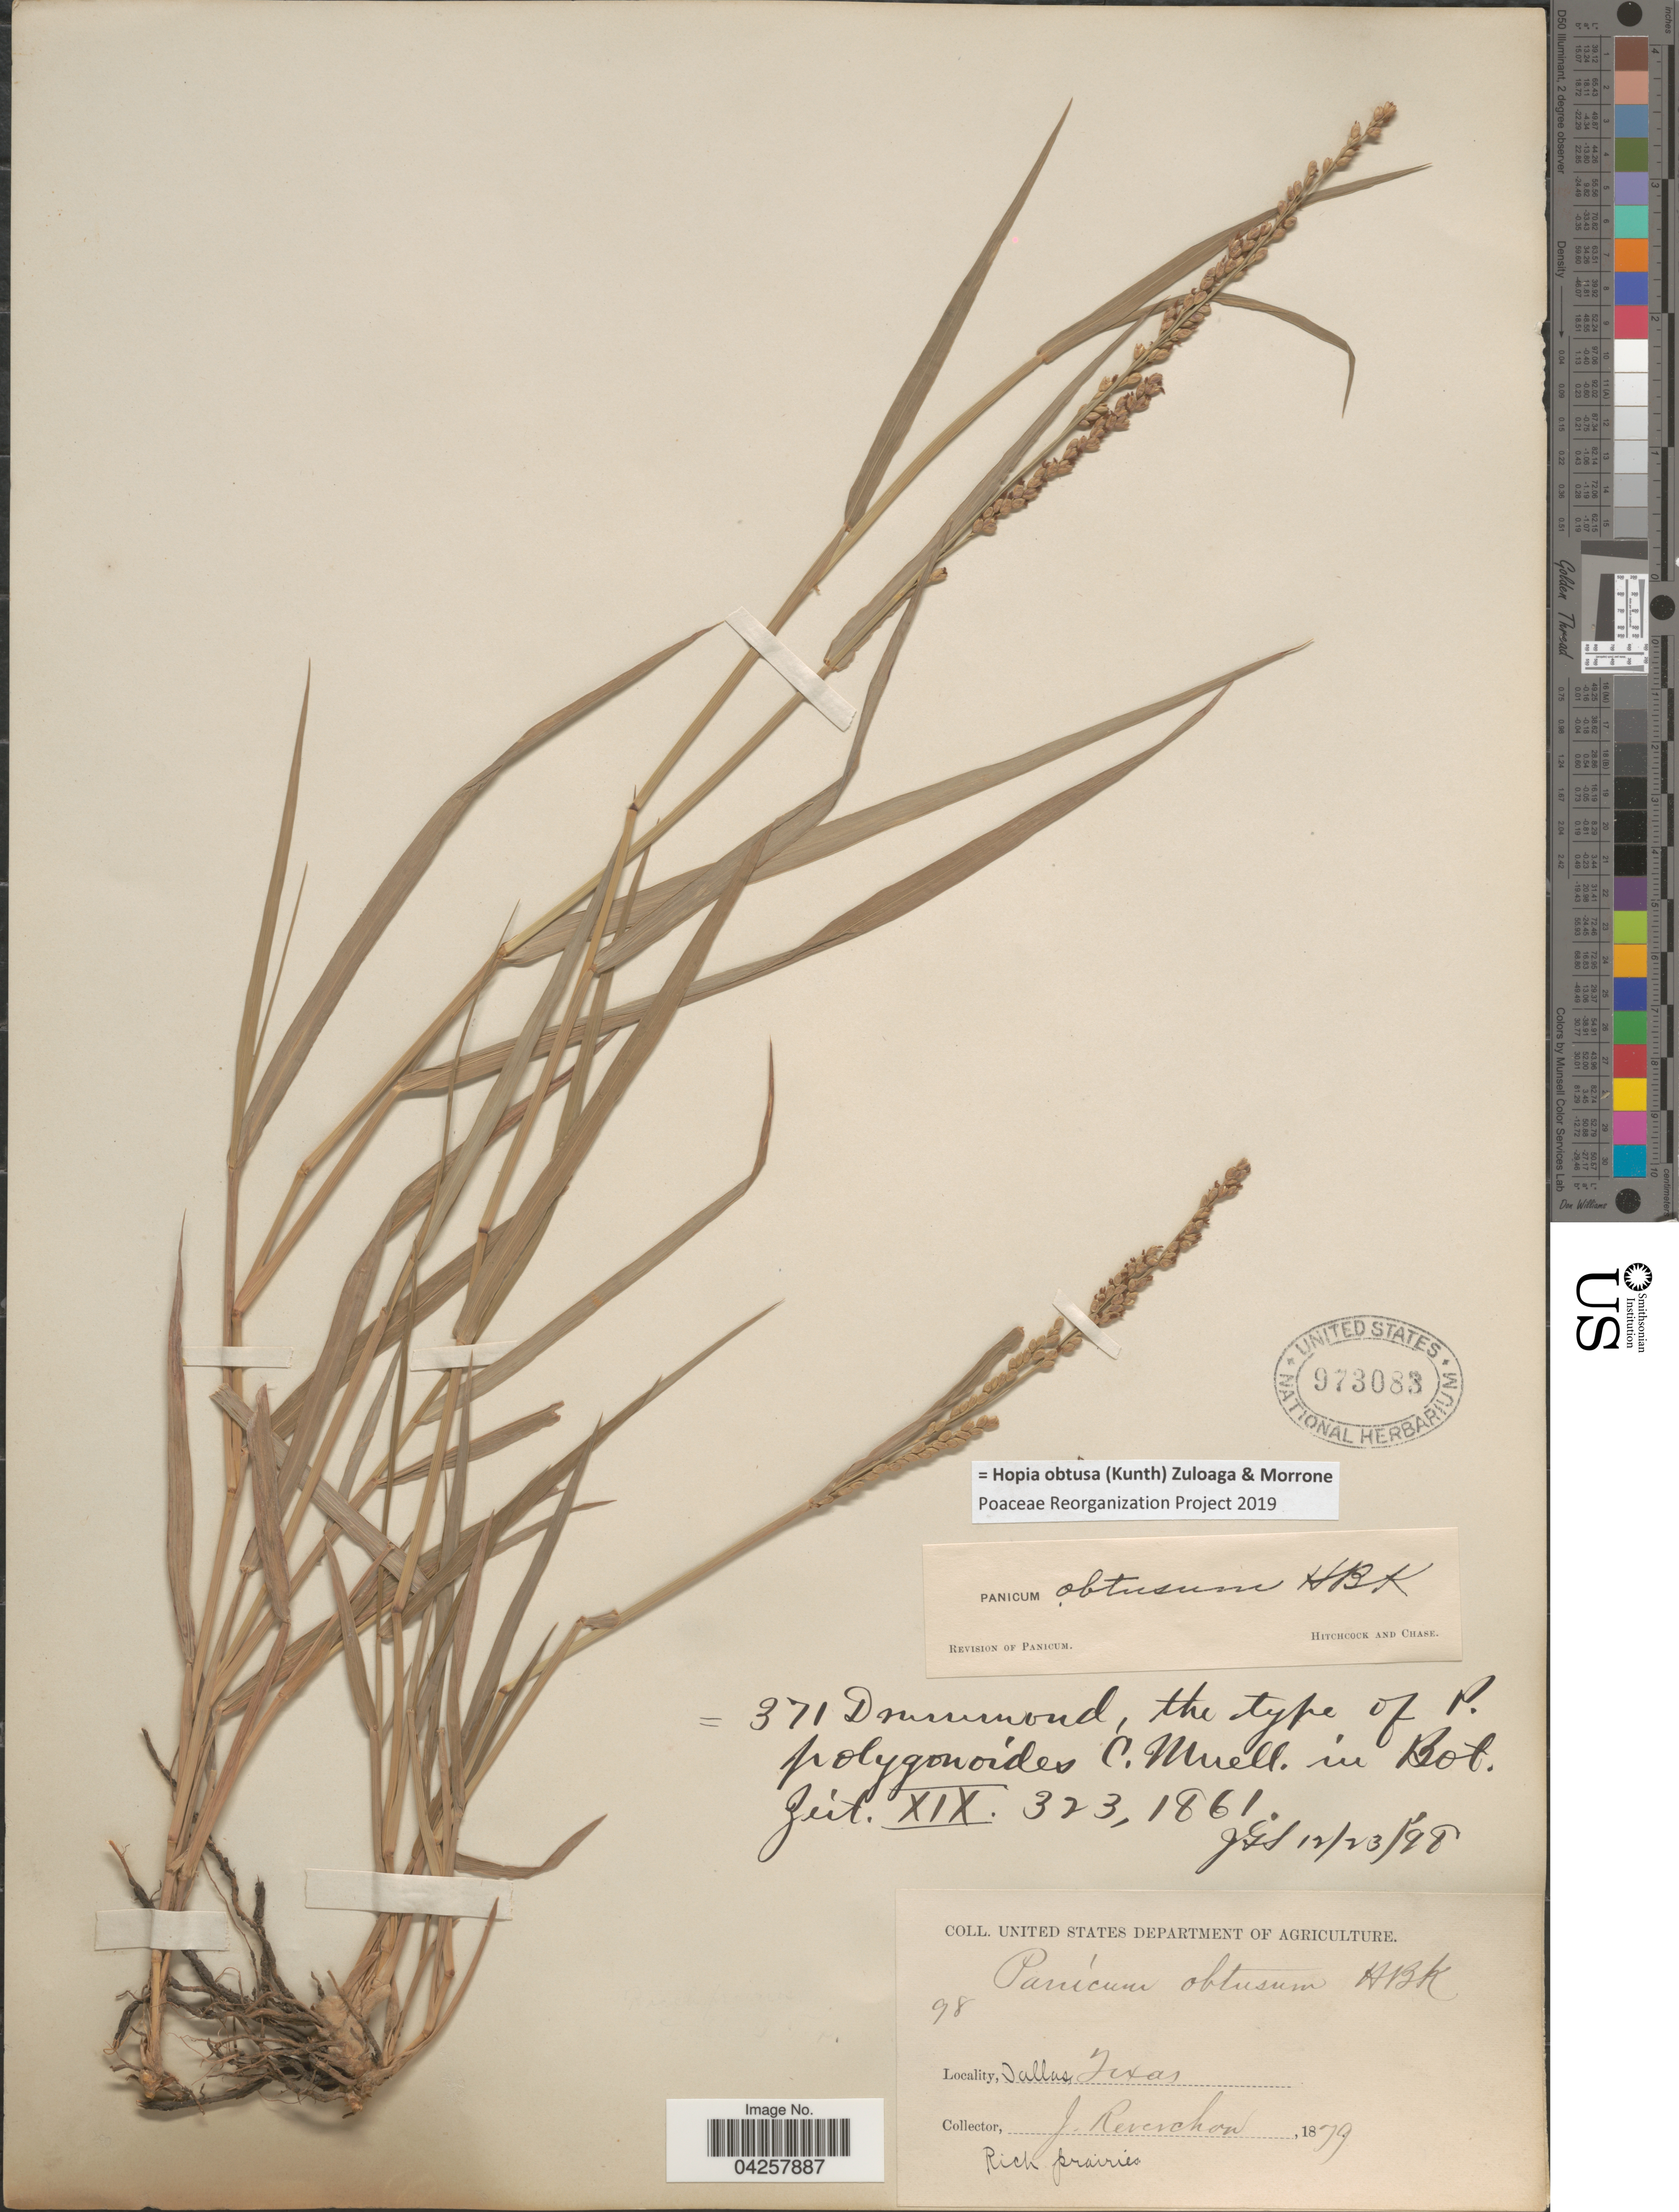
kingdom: Plantae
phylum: Tracheophyta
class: Liliopsida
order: Poales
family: Poaceae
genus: Hopia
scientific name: Hopia obtusa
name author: (Kunth) Zuloaga & Morrone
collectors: J. Reverchon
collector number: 98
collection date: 1879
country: United States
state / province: Texas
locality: Dallas.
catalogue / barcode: US 973083